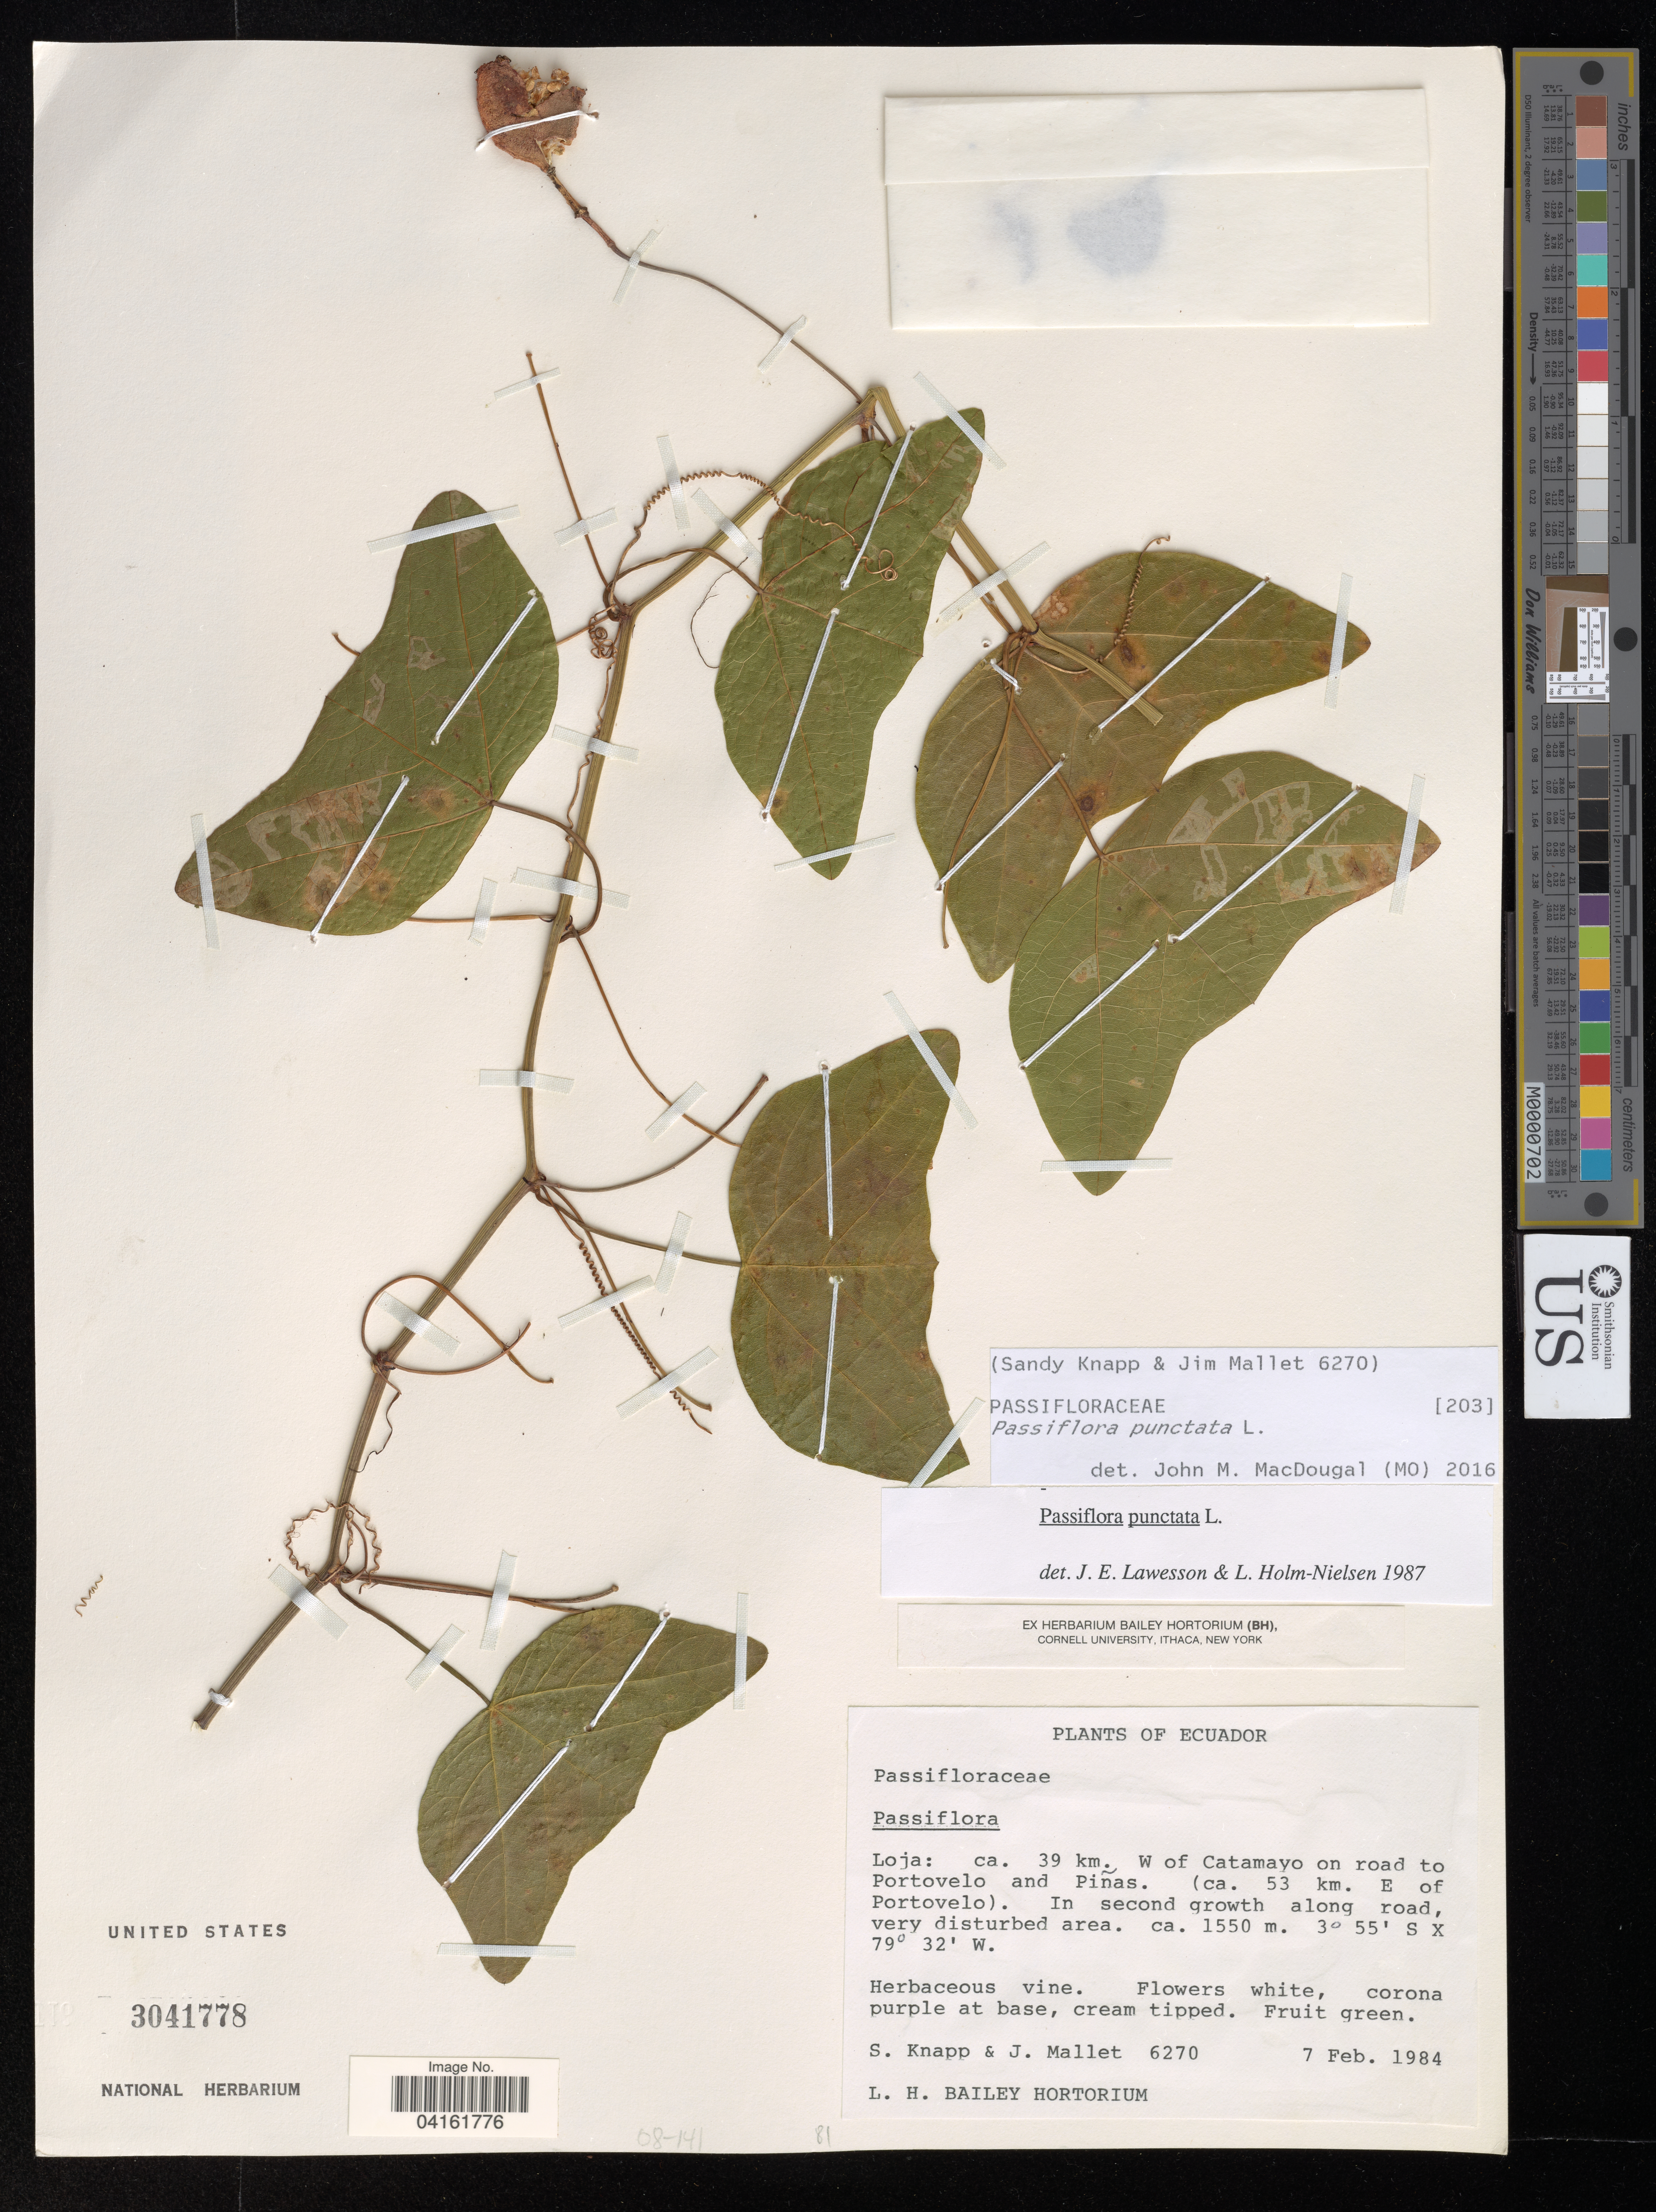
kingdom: Plantae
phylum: Tracheophyta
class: Magnoliopsida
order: Malpighiales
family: Passifloraceae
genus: Passiflora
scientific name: Passiflora punctata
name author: L.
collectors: S. Knapp & J. Mallet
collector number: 6270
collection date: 1984-02-07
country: Ecuador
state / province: Loja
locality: Ca. 39 km, W of Catamayo on road to Portovelo and Piñas. (Ca. 53 km. E of Portovelo).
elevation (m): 1550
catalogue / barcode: US 3041778